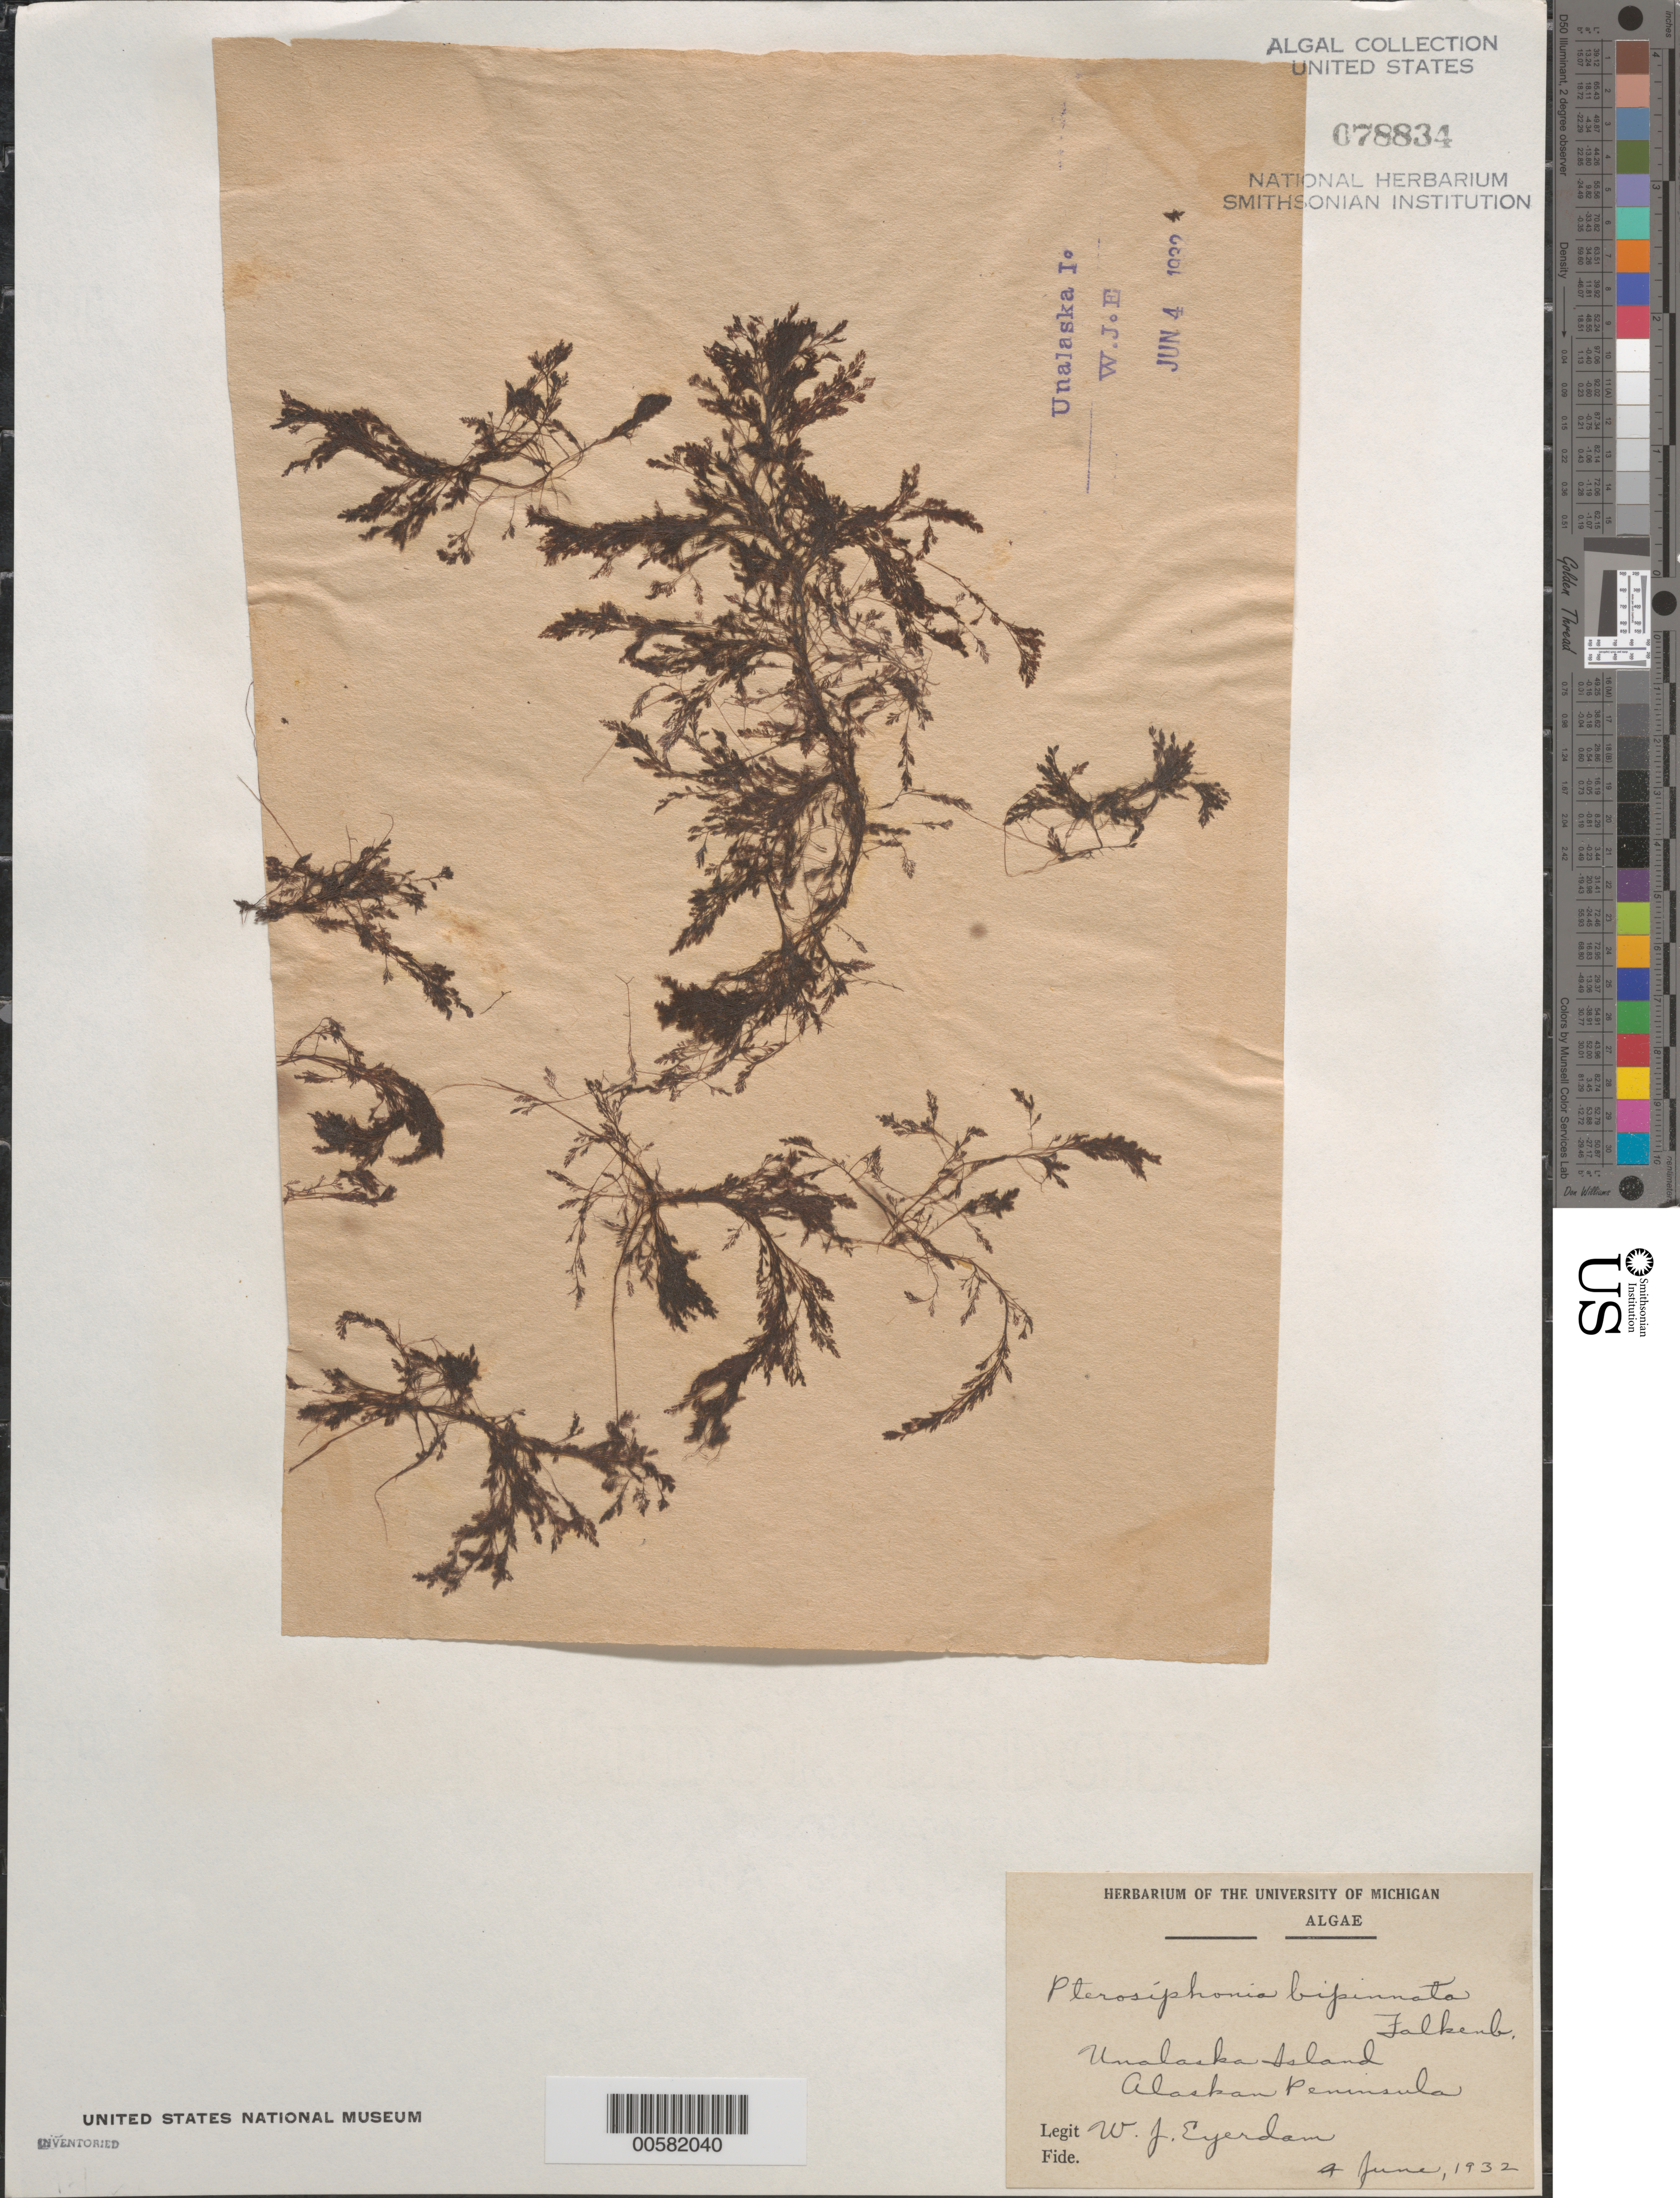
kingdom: Plantae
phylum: Rhodophyta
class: Florideophyceae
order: Ceramiales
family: Rhodomelaceae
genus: Savoiea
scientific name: Savoiea bipinnata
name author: (Postels & Rupr.) M.J. Wynne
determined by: Algae name updating Project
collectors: W. J. Eyerdam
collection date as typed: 04 Jun 1932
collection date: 1932-06-04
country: United States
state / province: Alaska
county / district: Aleutian Islands Division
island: Unalaska Island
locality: Alaska Peninsula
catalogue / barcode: US 78834